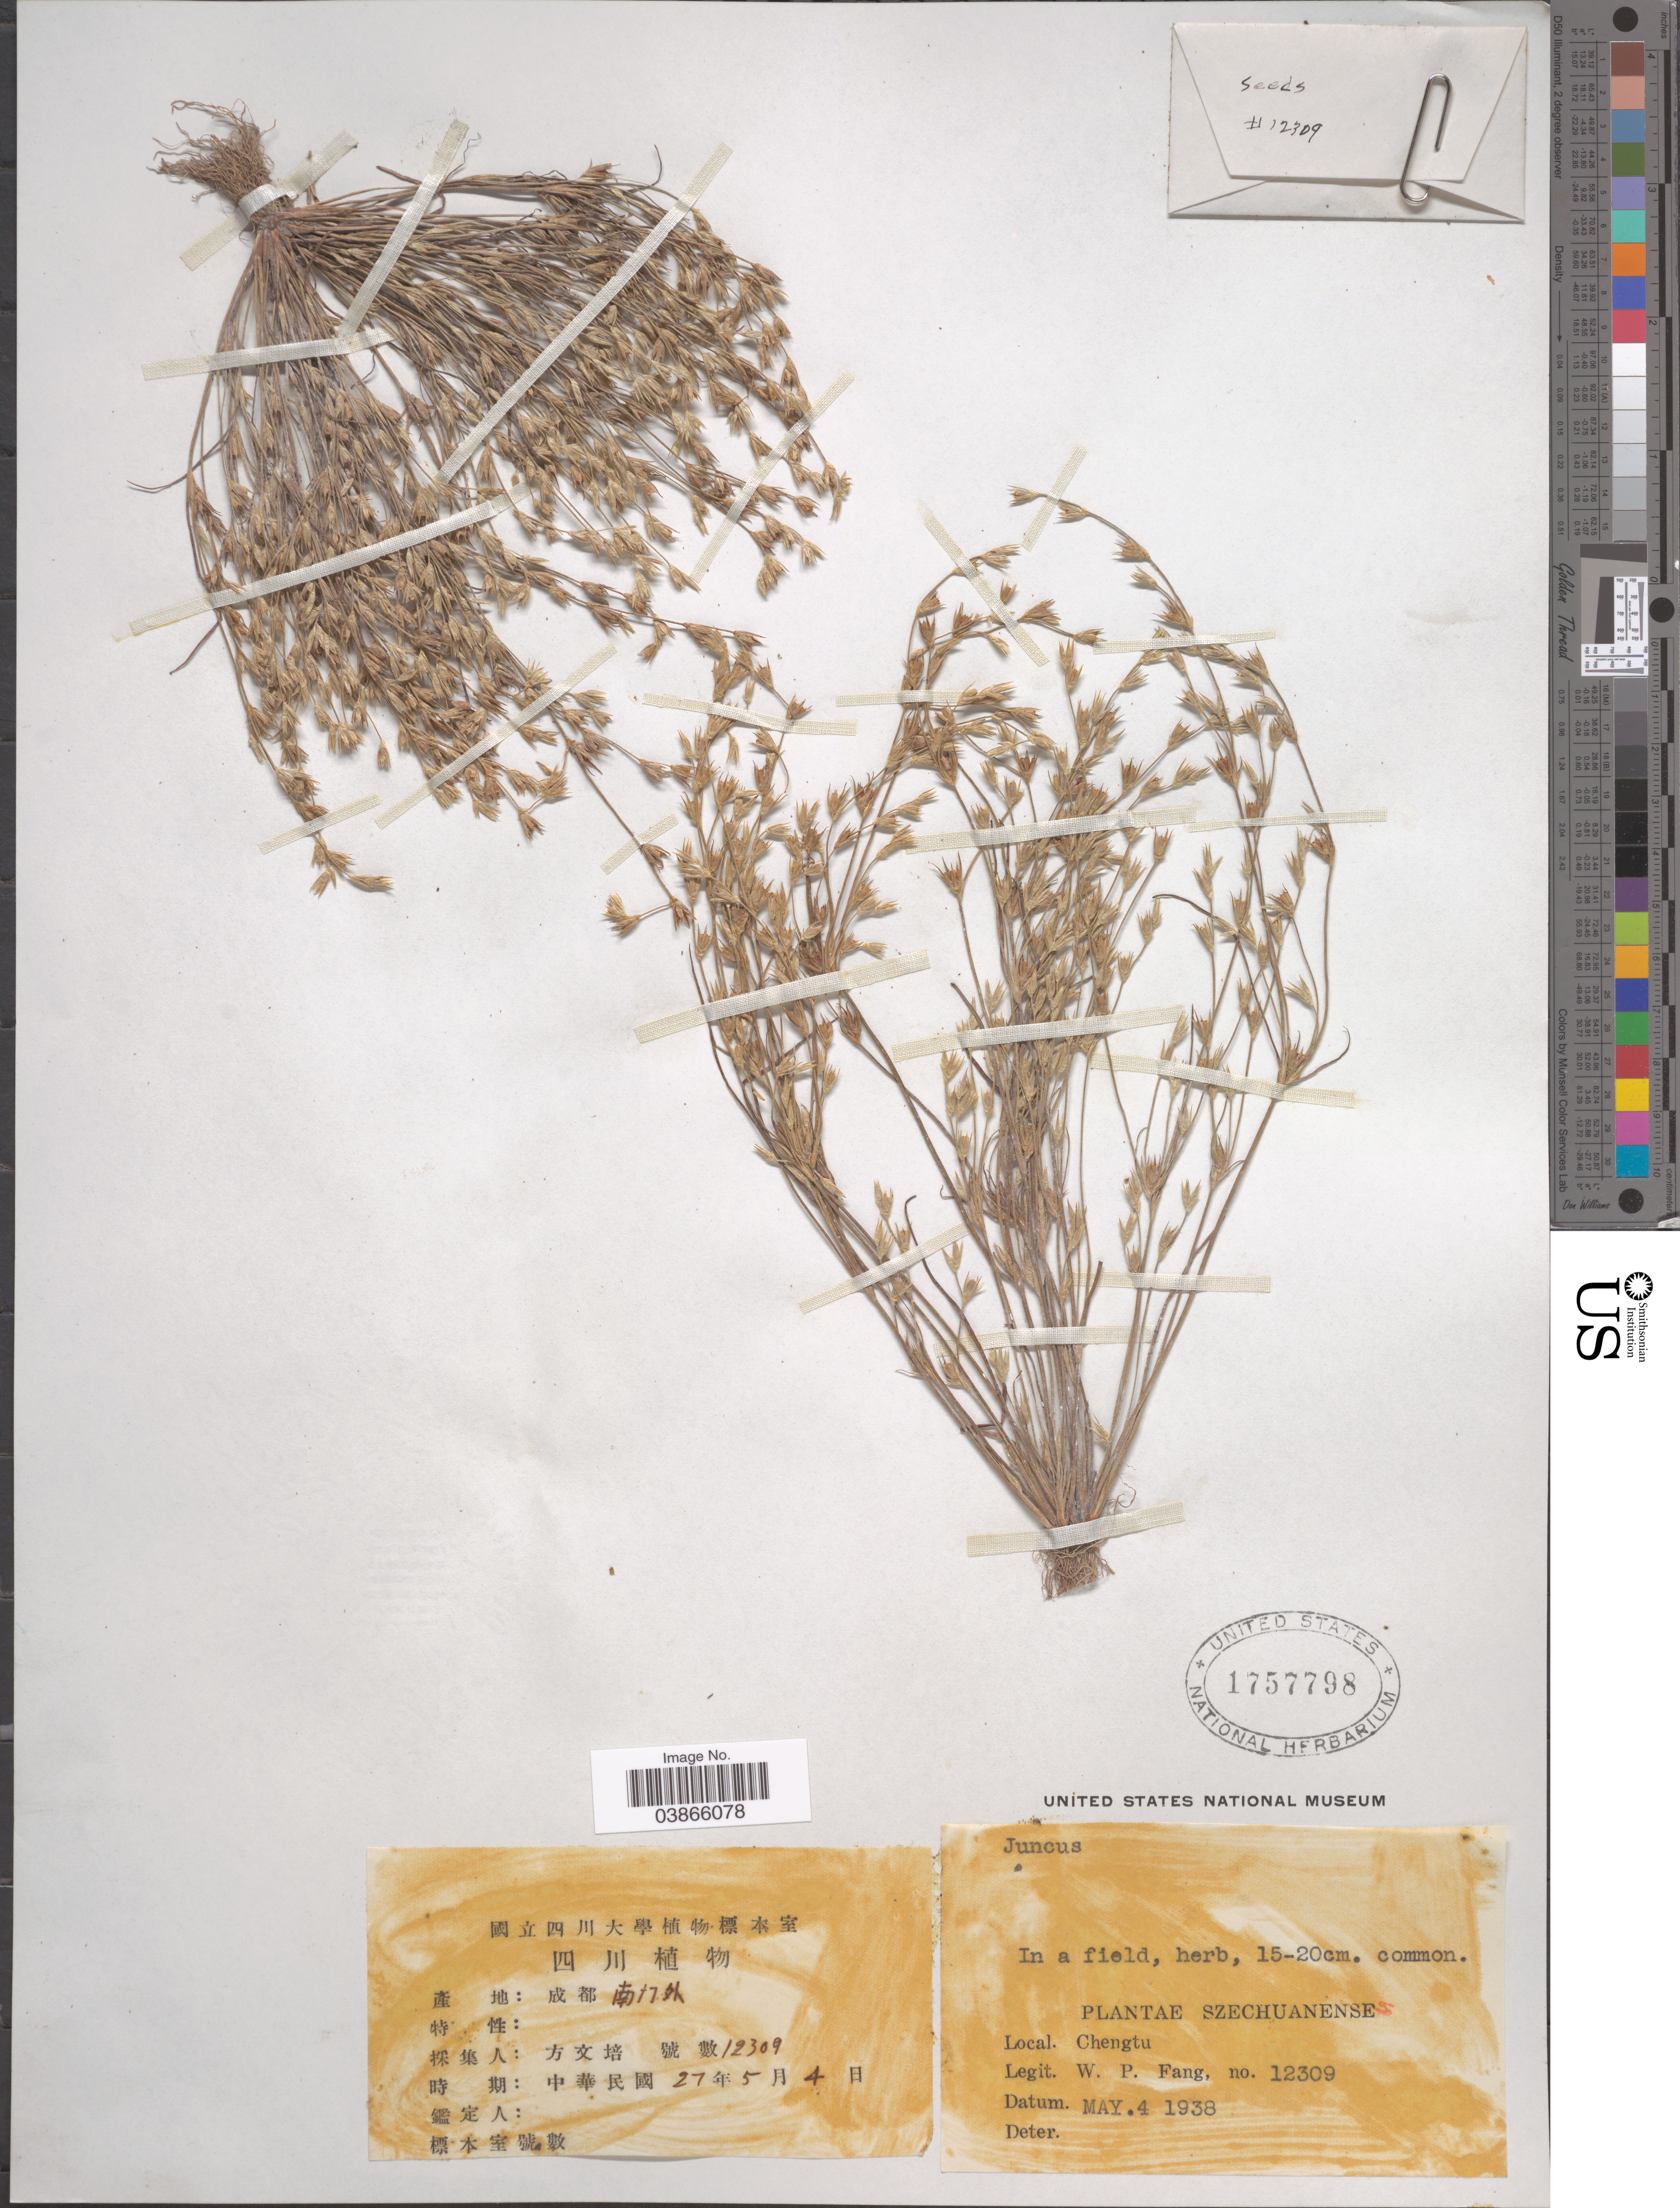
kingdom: Plantae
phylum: Tracheophyta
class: Liliopsida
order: Poales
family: Juncaceae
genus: Juncus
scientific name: Juncus bufonius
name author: L.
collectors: W. P. Fang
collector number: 12309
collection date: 1938-05-04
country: China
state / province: Sichuan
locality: Szechuanense. Chengtu.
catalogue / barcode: US 1757798